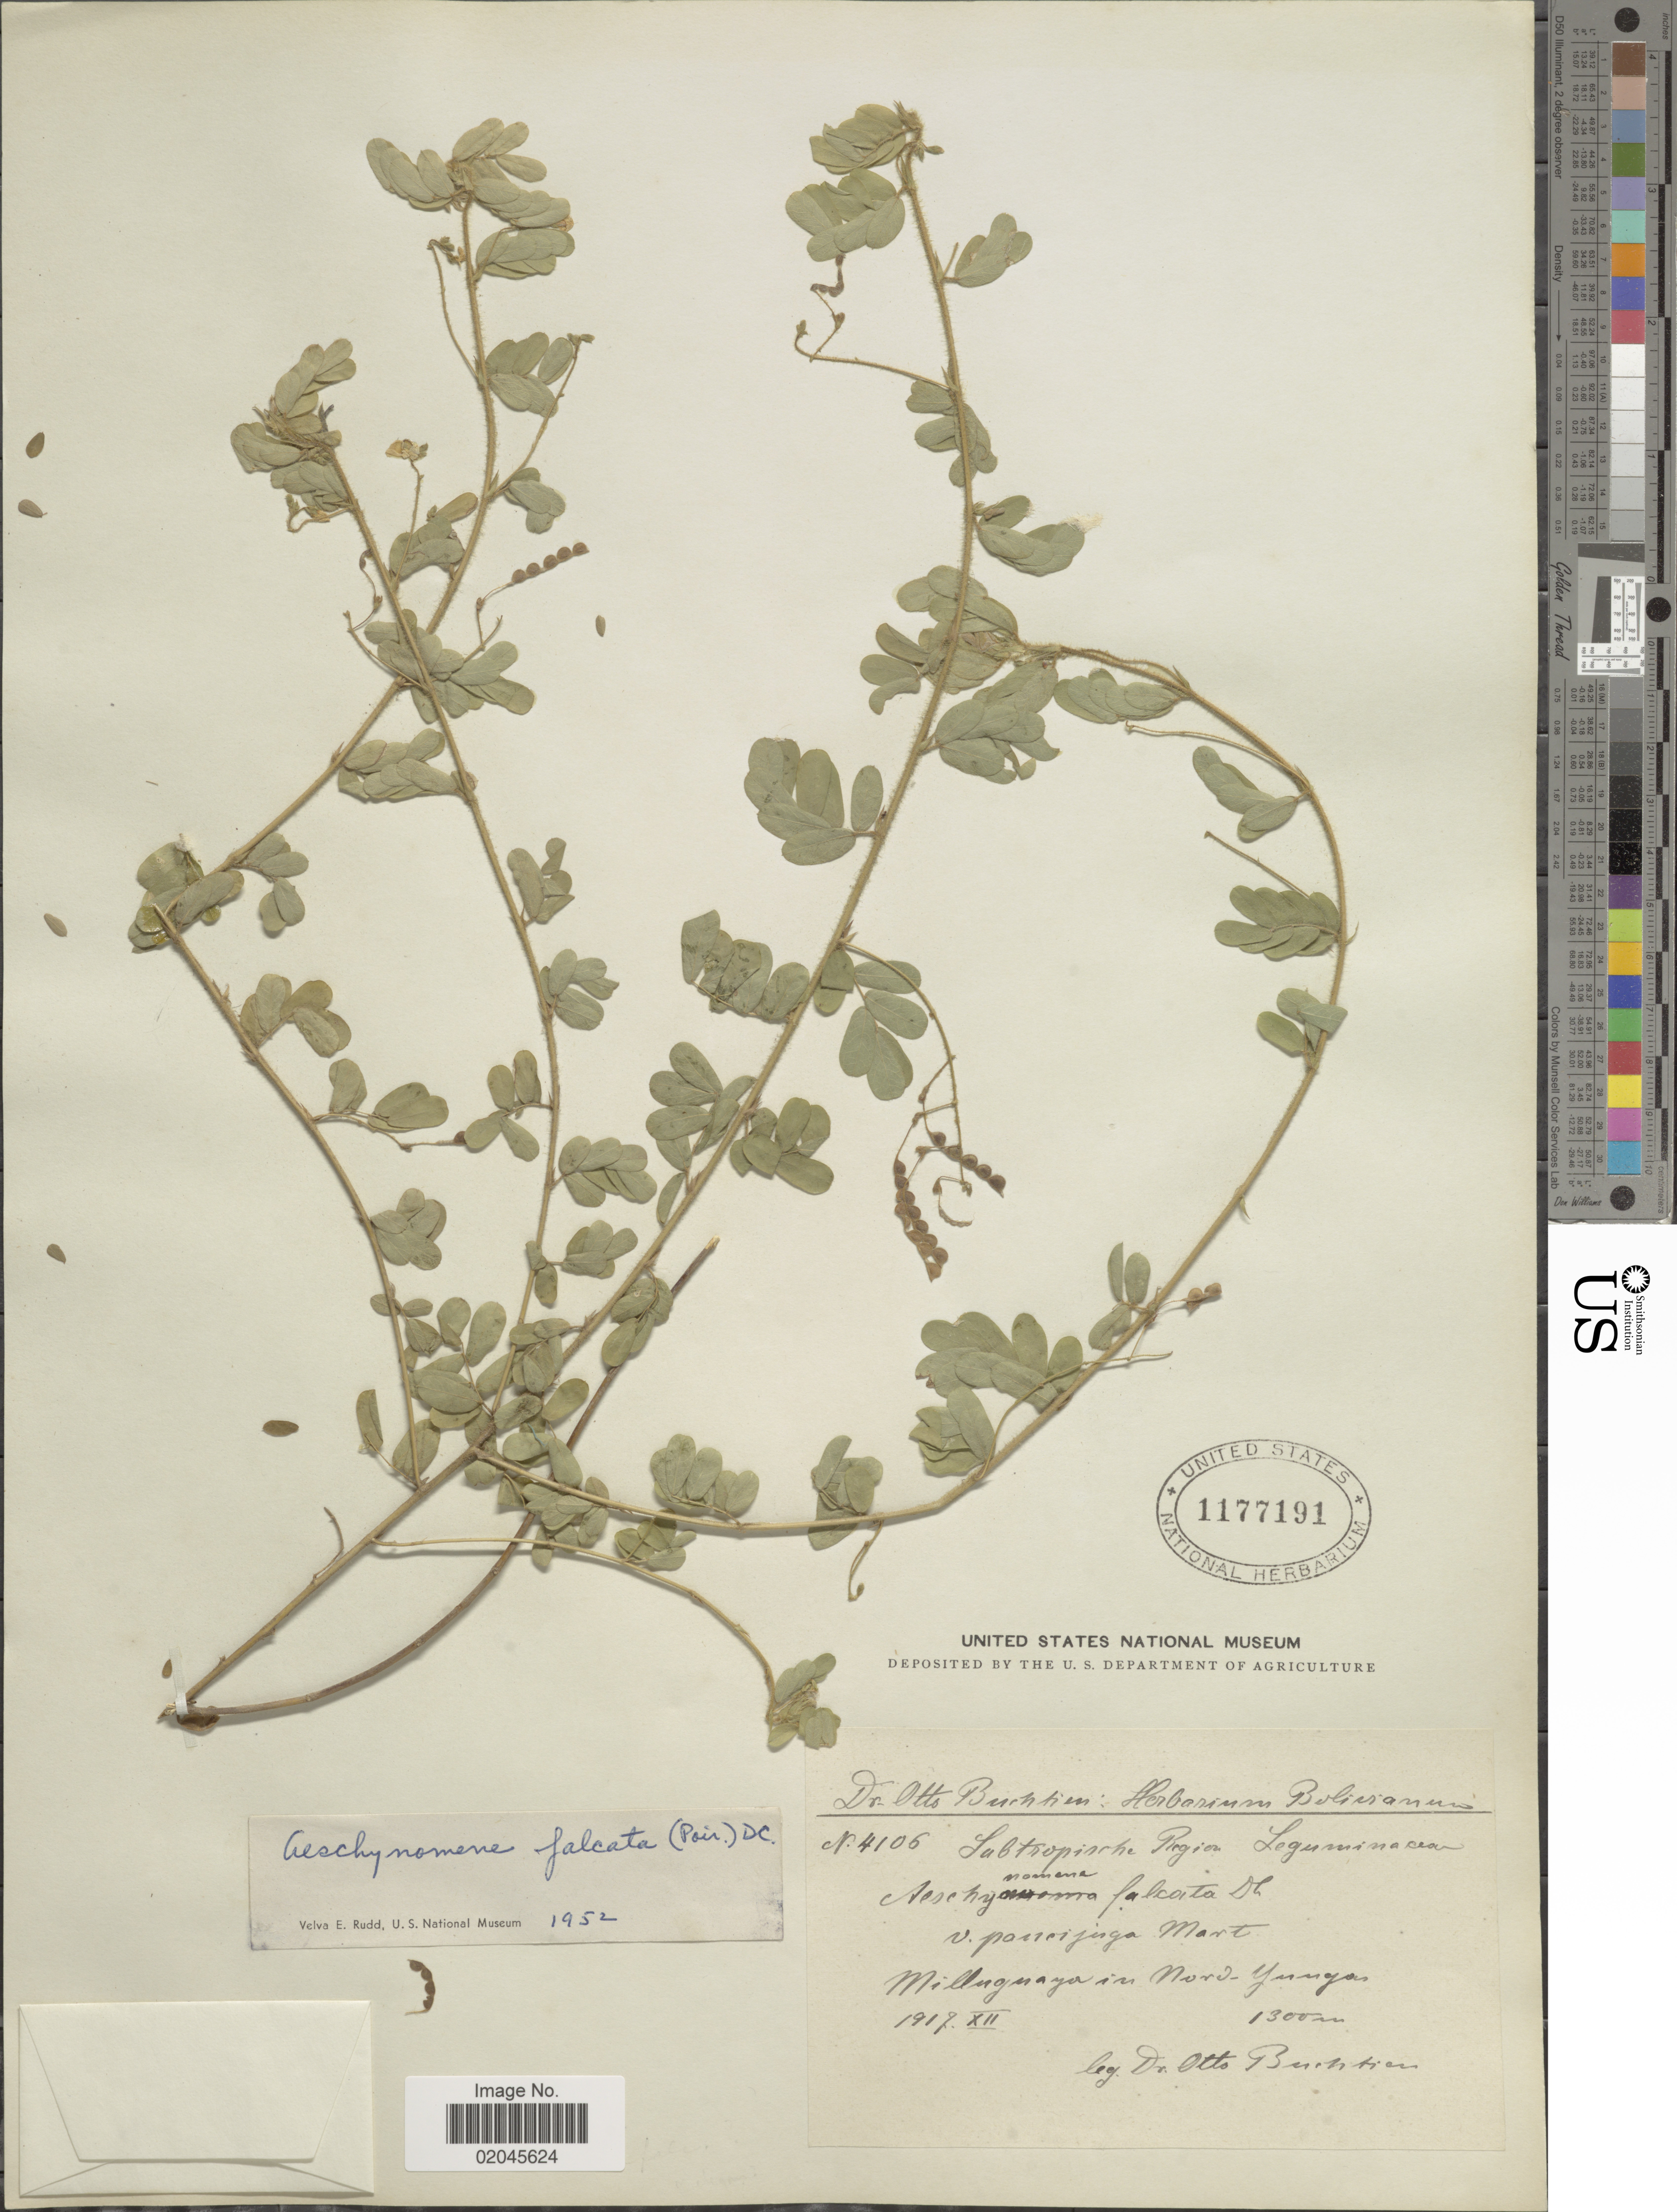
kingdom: Plantae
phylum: Tracheophyta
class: Magnoliopsida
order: Fabales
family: Fabaceae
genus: Aeschynomene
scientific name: Aeschynomene falcata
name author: (Poir.) DC.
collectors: O. Buchtien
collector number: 4106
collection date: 1917-12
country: Bolivia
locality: Milluguaya in Nord-Yungas.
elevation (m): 1300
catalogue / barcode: US 1177191